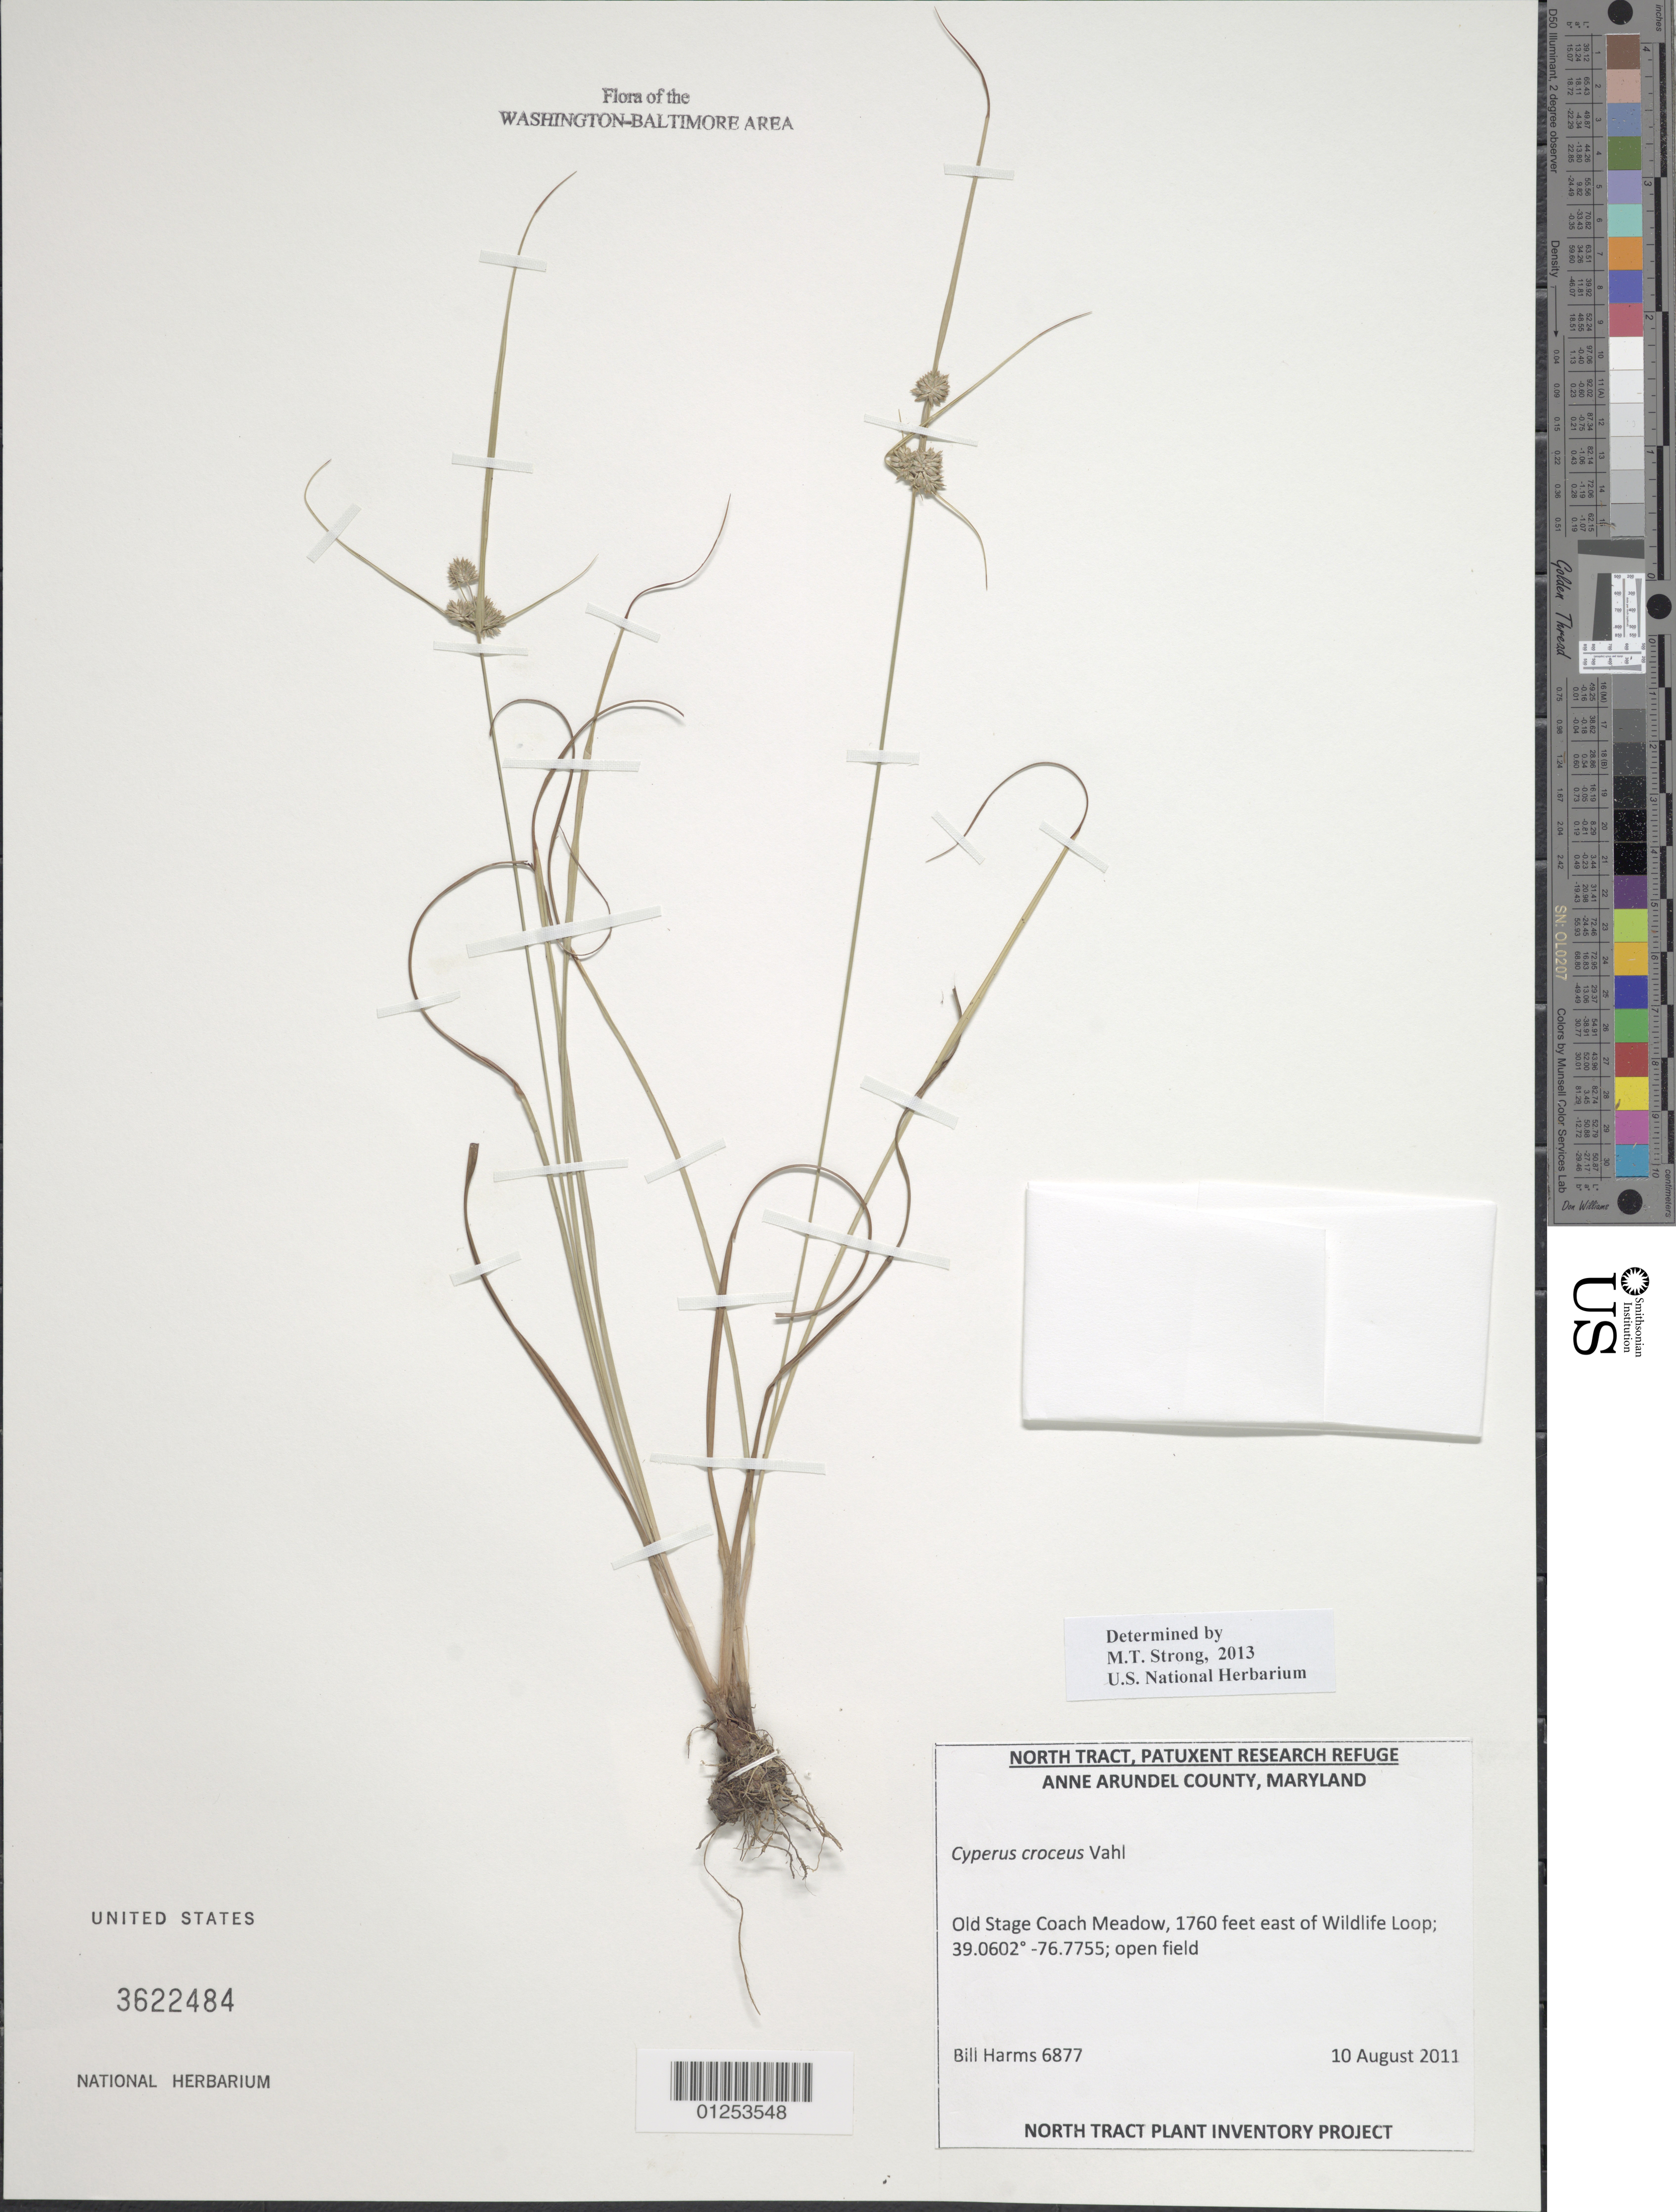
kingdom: Plantae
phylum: Tracheophyta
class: Liliopsida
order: Poales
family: Cyperaceae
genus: Cyperus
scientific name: Cyperus croceus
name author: Vahl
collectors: B. Harms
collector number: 6877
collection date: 2011-08-10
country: United States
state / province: Maryland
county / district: Anne Arundel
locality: Old Stage Coach Meadow, 1760 feet east of Wildlife Loop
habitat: open field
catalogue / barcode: US 3622484